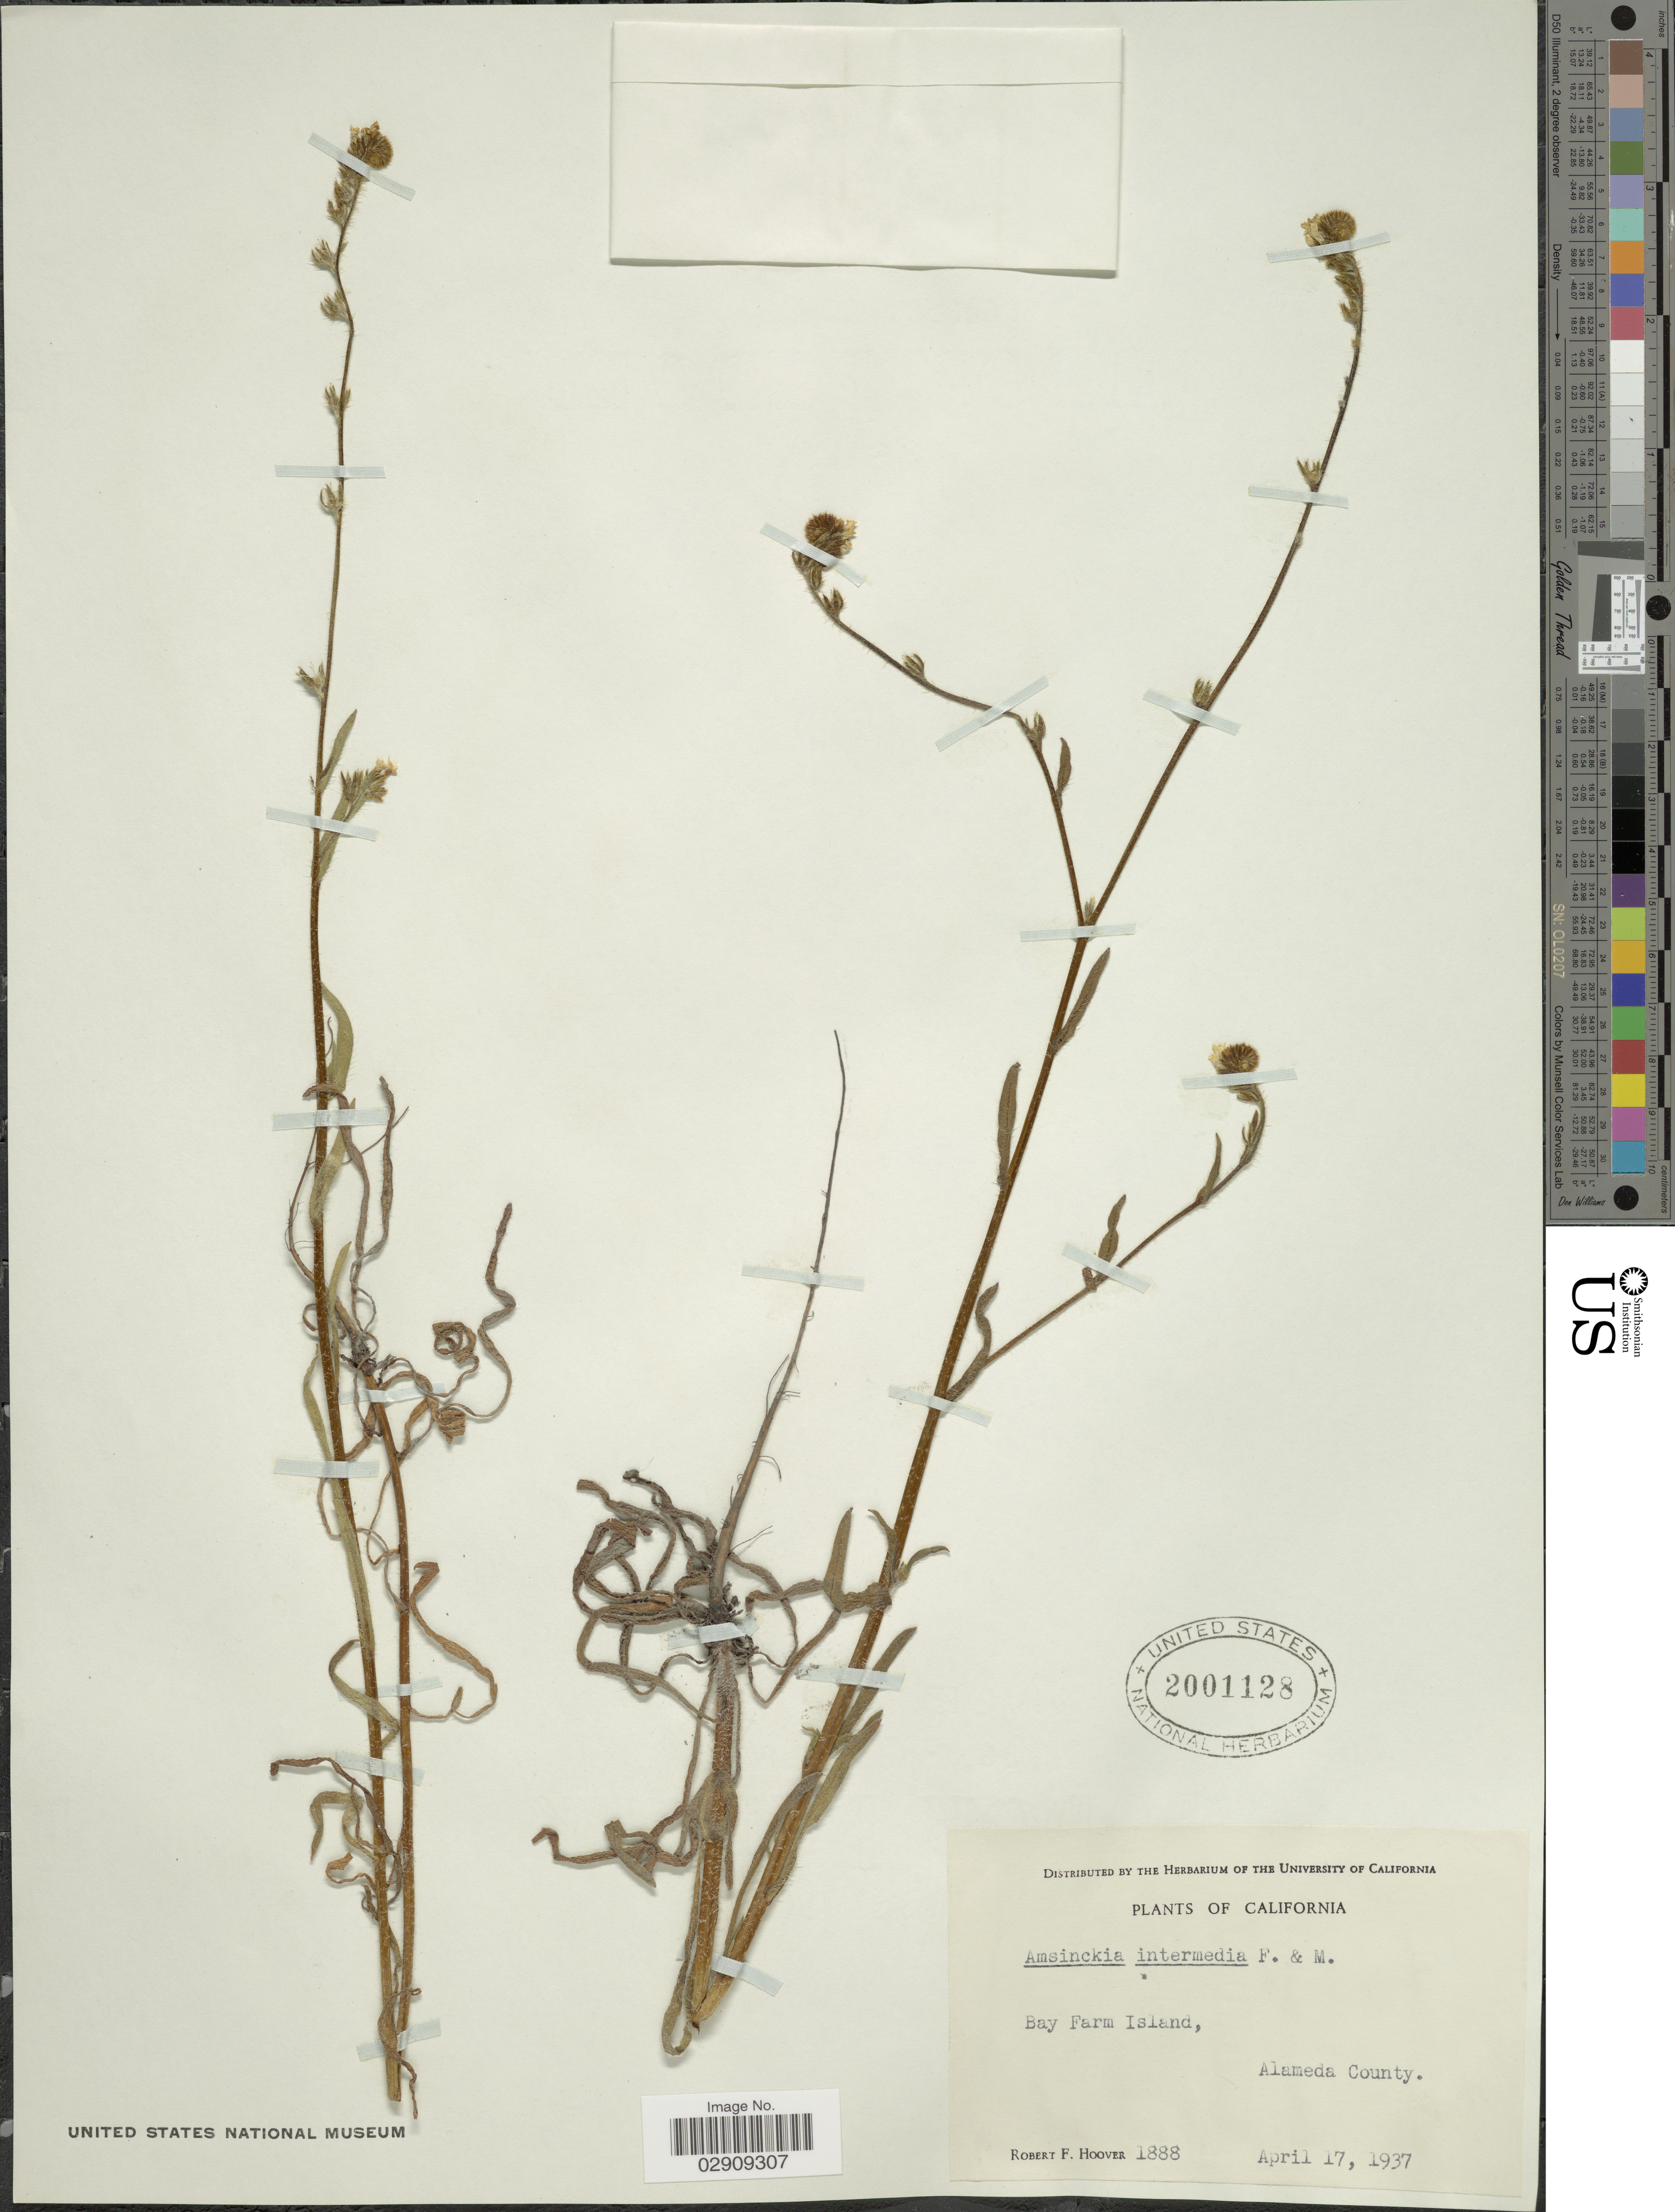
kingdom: Plantae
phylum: Tracheophyta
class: Magnoliopsida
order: Boraginales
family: Boraginaceae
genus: Amsinckia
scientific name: Amsinckia menziesii var. intermedia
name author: (Fisch. & C.A. Mey.) Ganders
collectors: R. F. Hoover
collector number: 1888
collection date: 1937-04-17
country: United States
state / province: California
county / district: Alameda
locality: Bay Farm Island, Alameda County.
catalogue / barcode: US 2001128